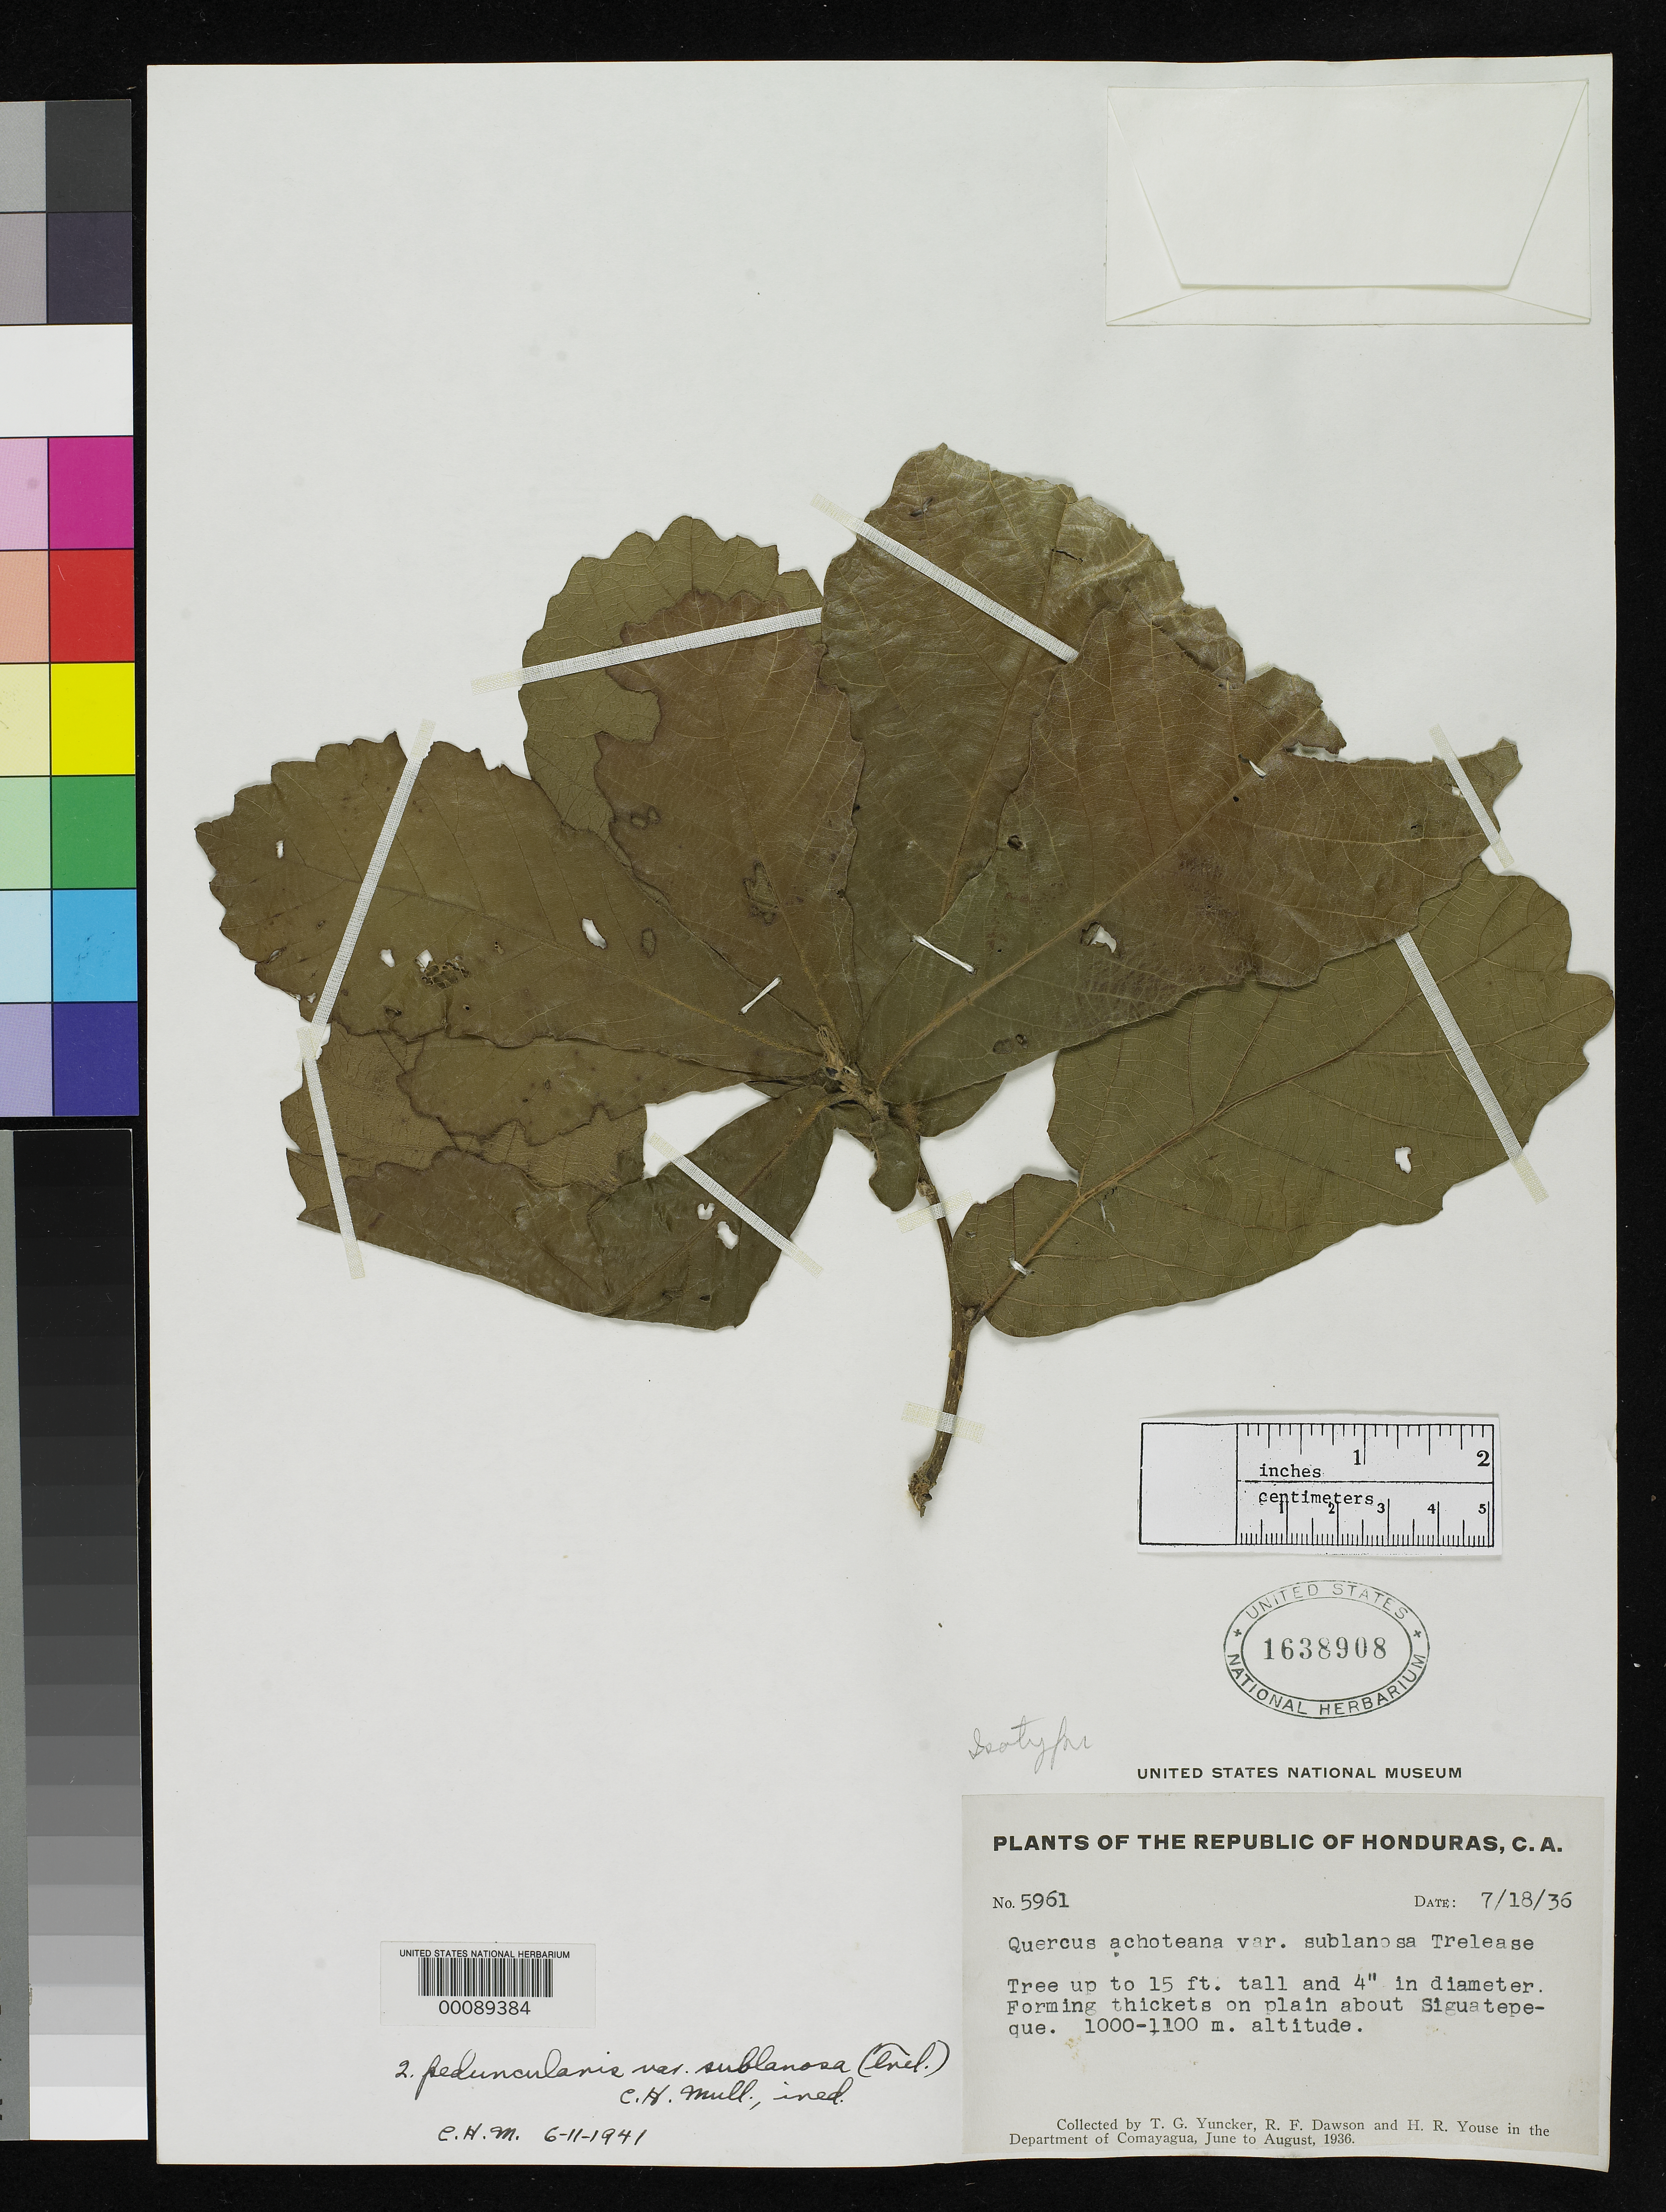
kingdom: Plantae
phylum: Tracheophyta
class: Magnoliopsida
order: Fagales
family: Fagaceae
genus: Quercus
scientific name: Quercus achoteana var. sublanosa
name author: Trel.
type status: Isotype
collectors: T. G. Yuncker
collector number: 5961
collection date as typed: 18 Jul 1936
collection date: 1936-07-18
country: Honduras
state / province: Comayagua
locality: Siguatepeque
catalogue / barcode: US 1638908